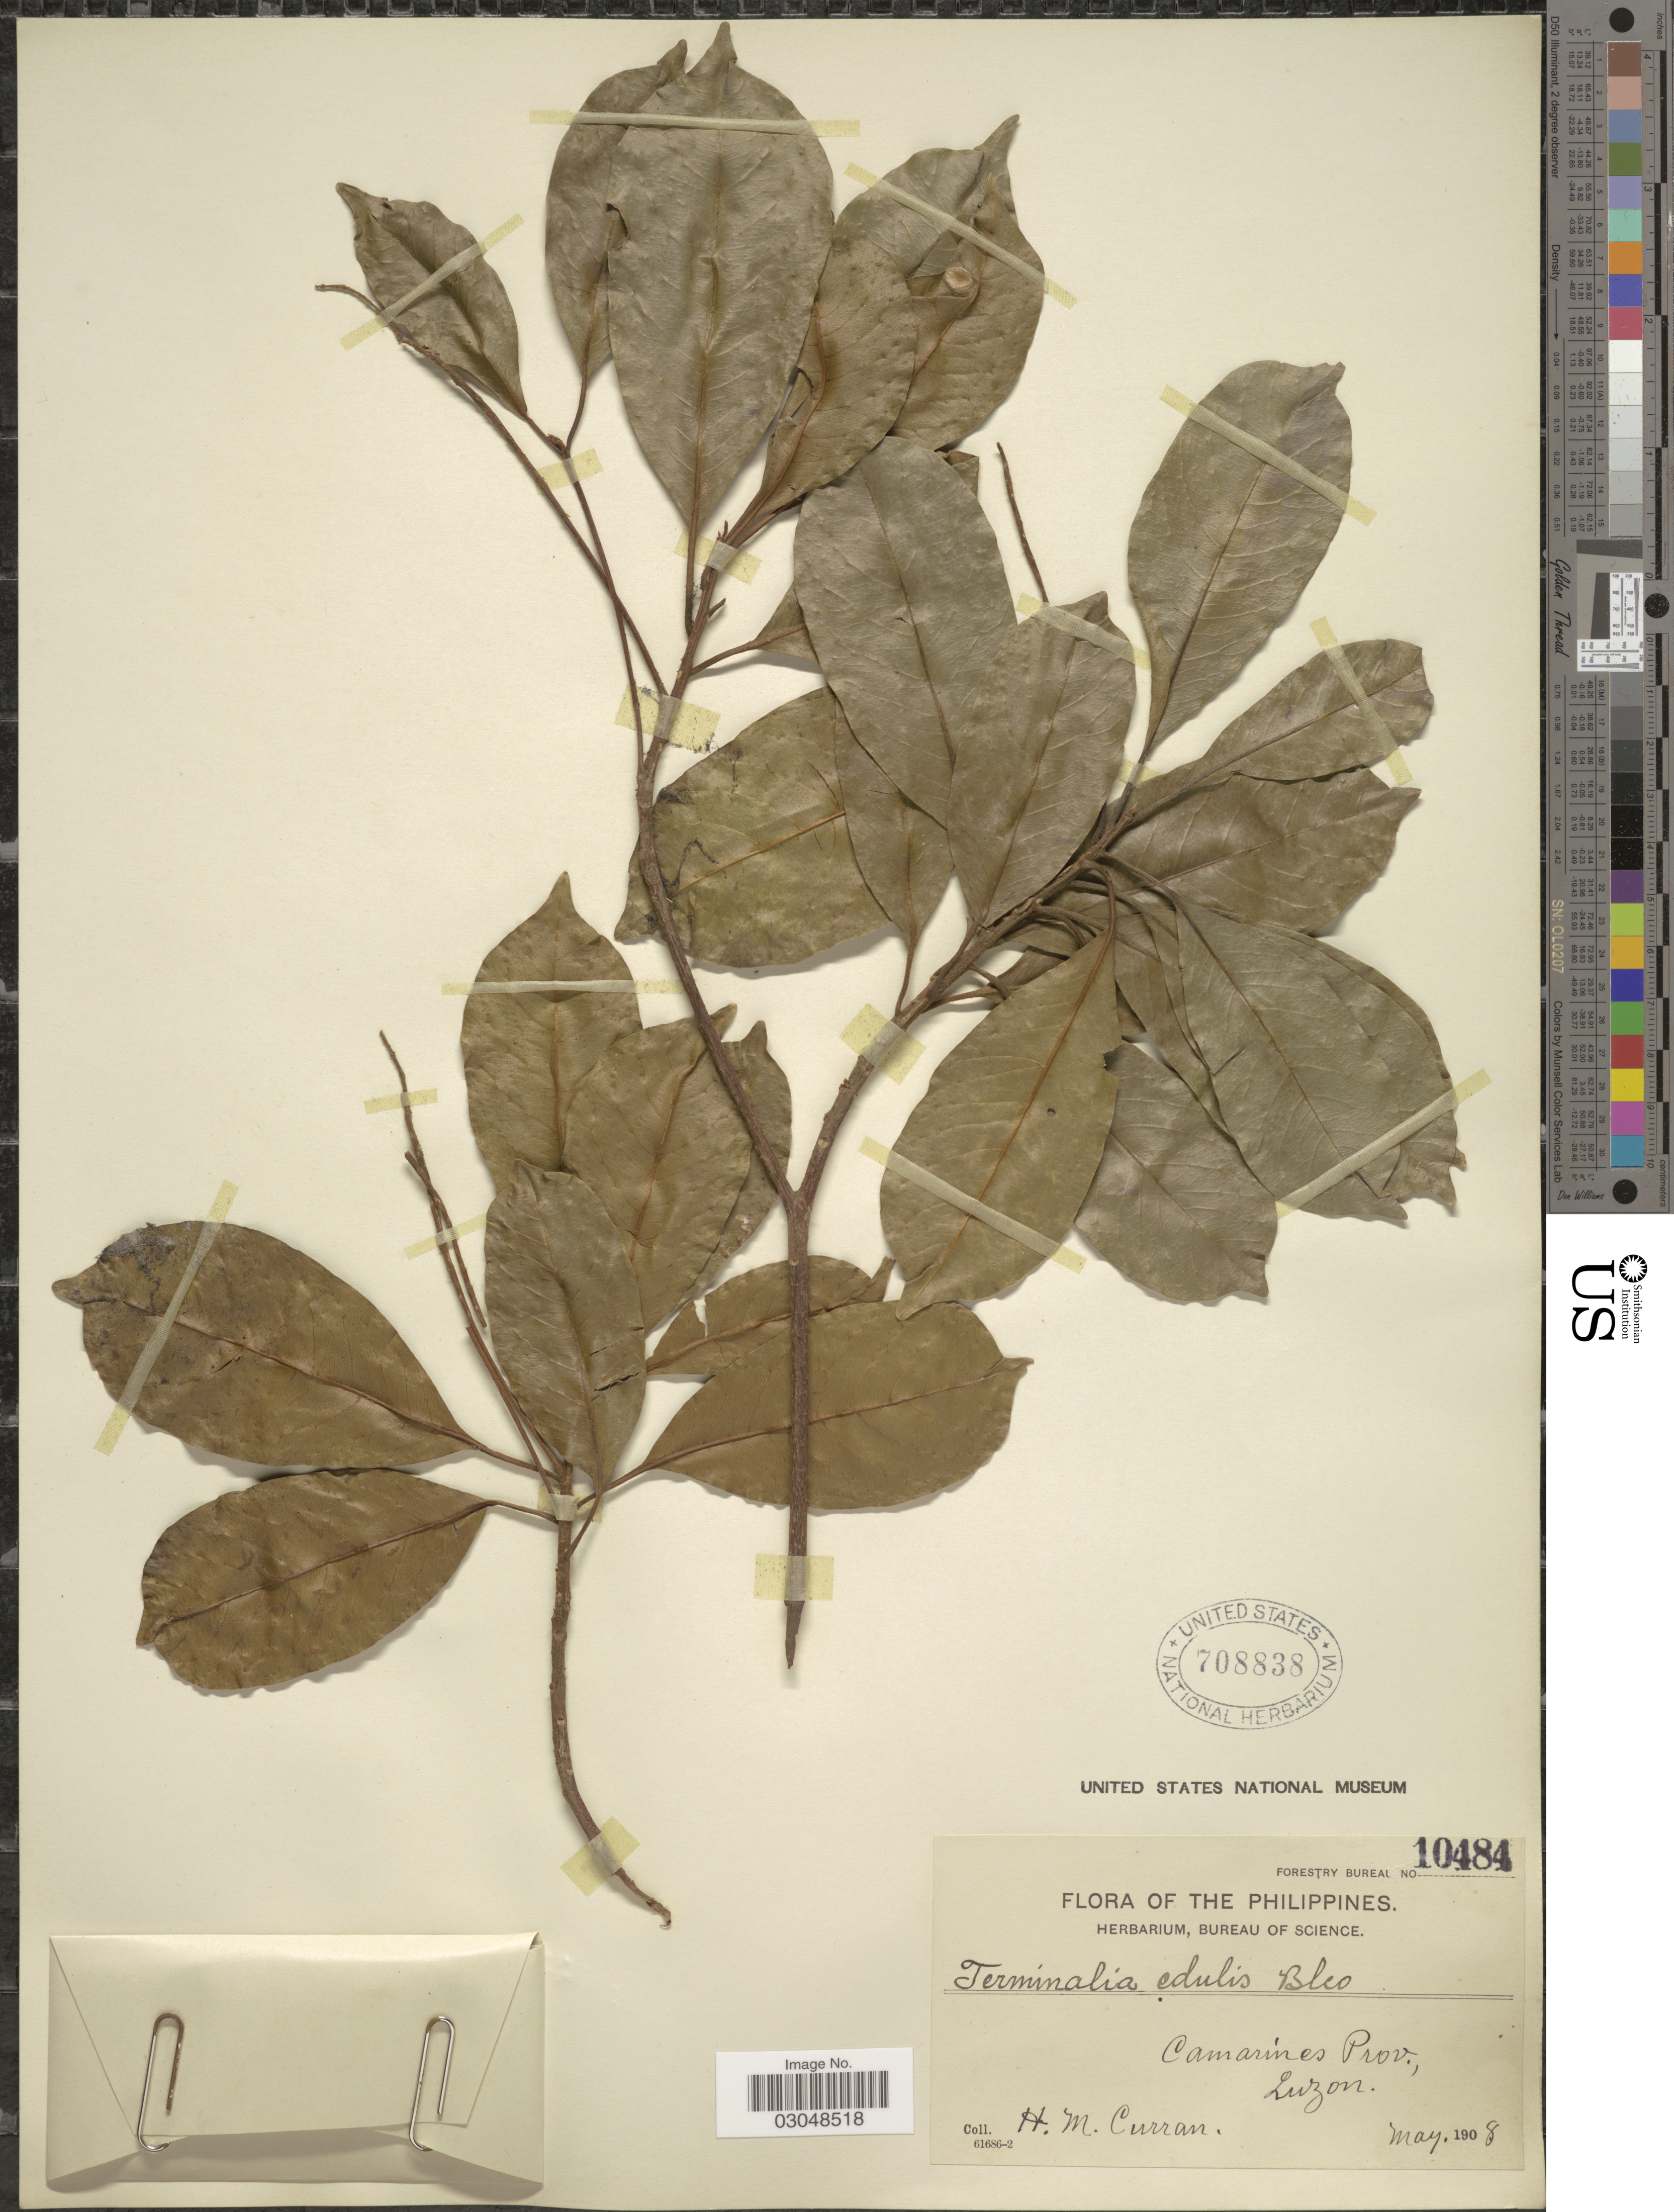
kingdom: Plantae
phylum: Tracheophyta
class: Magnoliopsida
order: Myrtales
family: Combretaceae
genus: Terminalia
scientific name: Terminalia microcarpa subsp. microcarpa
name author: Decne.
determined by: (US) Smithsonian Institution - National Museum of Natural History - Department of Botany (UNITED STATES)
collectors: H. M. Curran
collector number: Forestry Bureau 10484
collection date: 1908-05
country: Philippines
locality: Camarines Prov., Luzon.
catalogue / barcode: US 708838